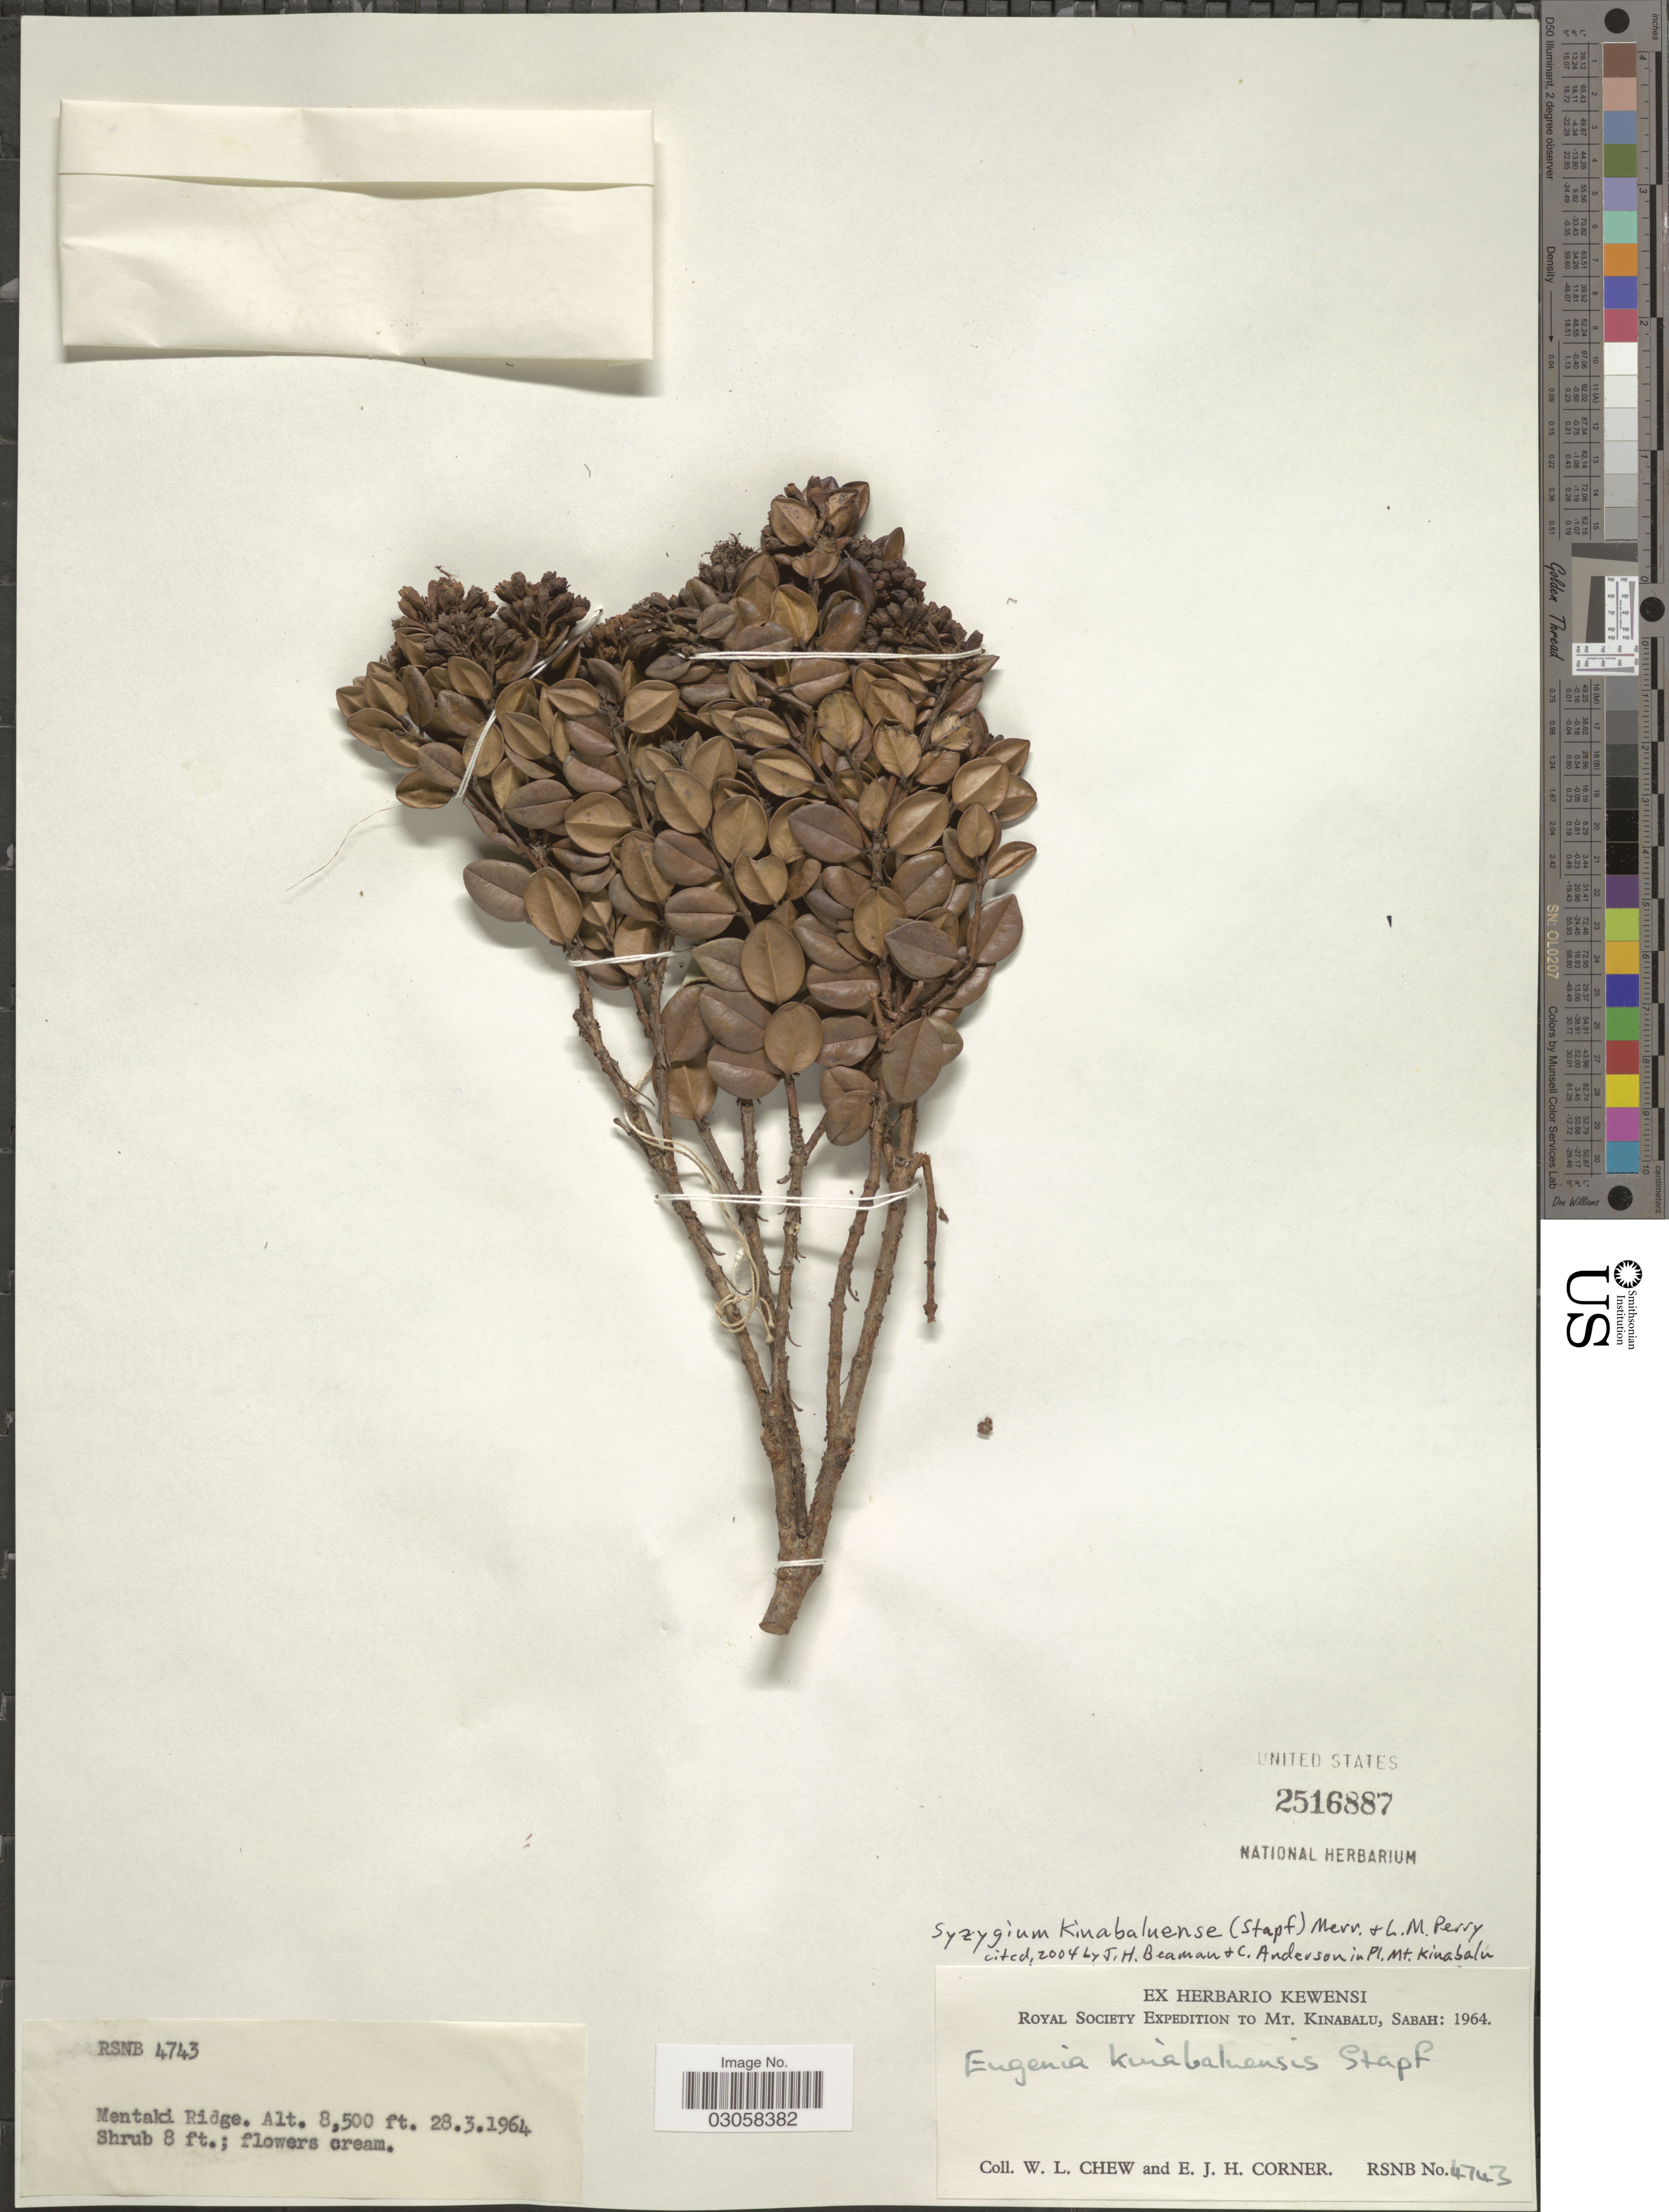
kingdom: Plantae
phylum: Tracheophyta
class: Magnoliopsida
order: Myrtales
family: Myrtaceae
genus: Syzygium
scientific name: Syzygium kinabaluense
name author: (Stapf) Merr. & L.M. Perry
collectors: W. Chew & E. Corner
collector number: RSNB 4743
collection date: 1964-03-28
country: Malaysia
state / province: Sabah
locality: Mt. Kinabalu. Mentaki Ridge.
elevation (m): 2591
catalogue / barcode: US 2516887